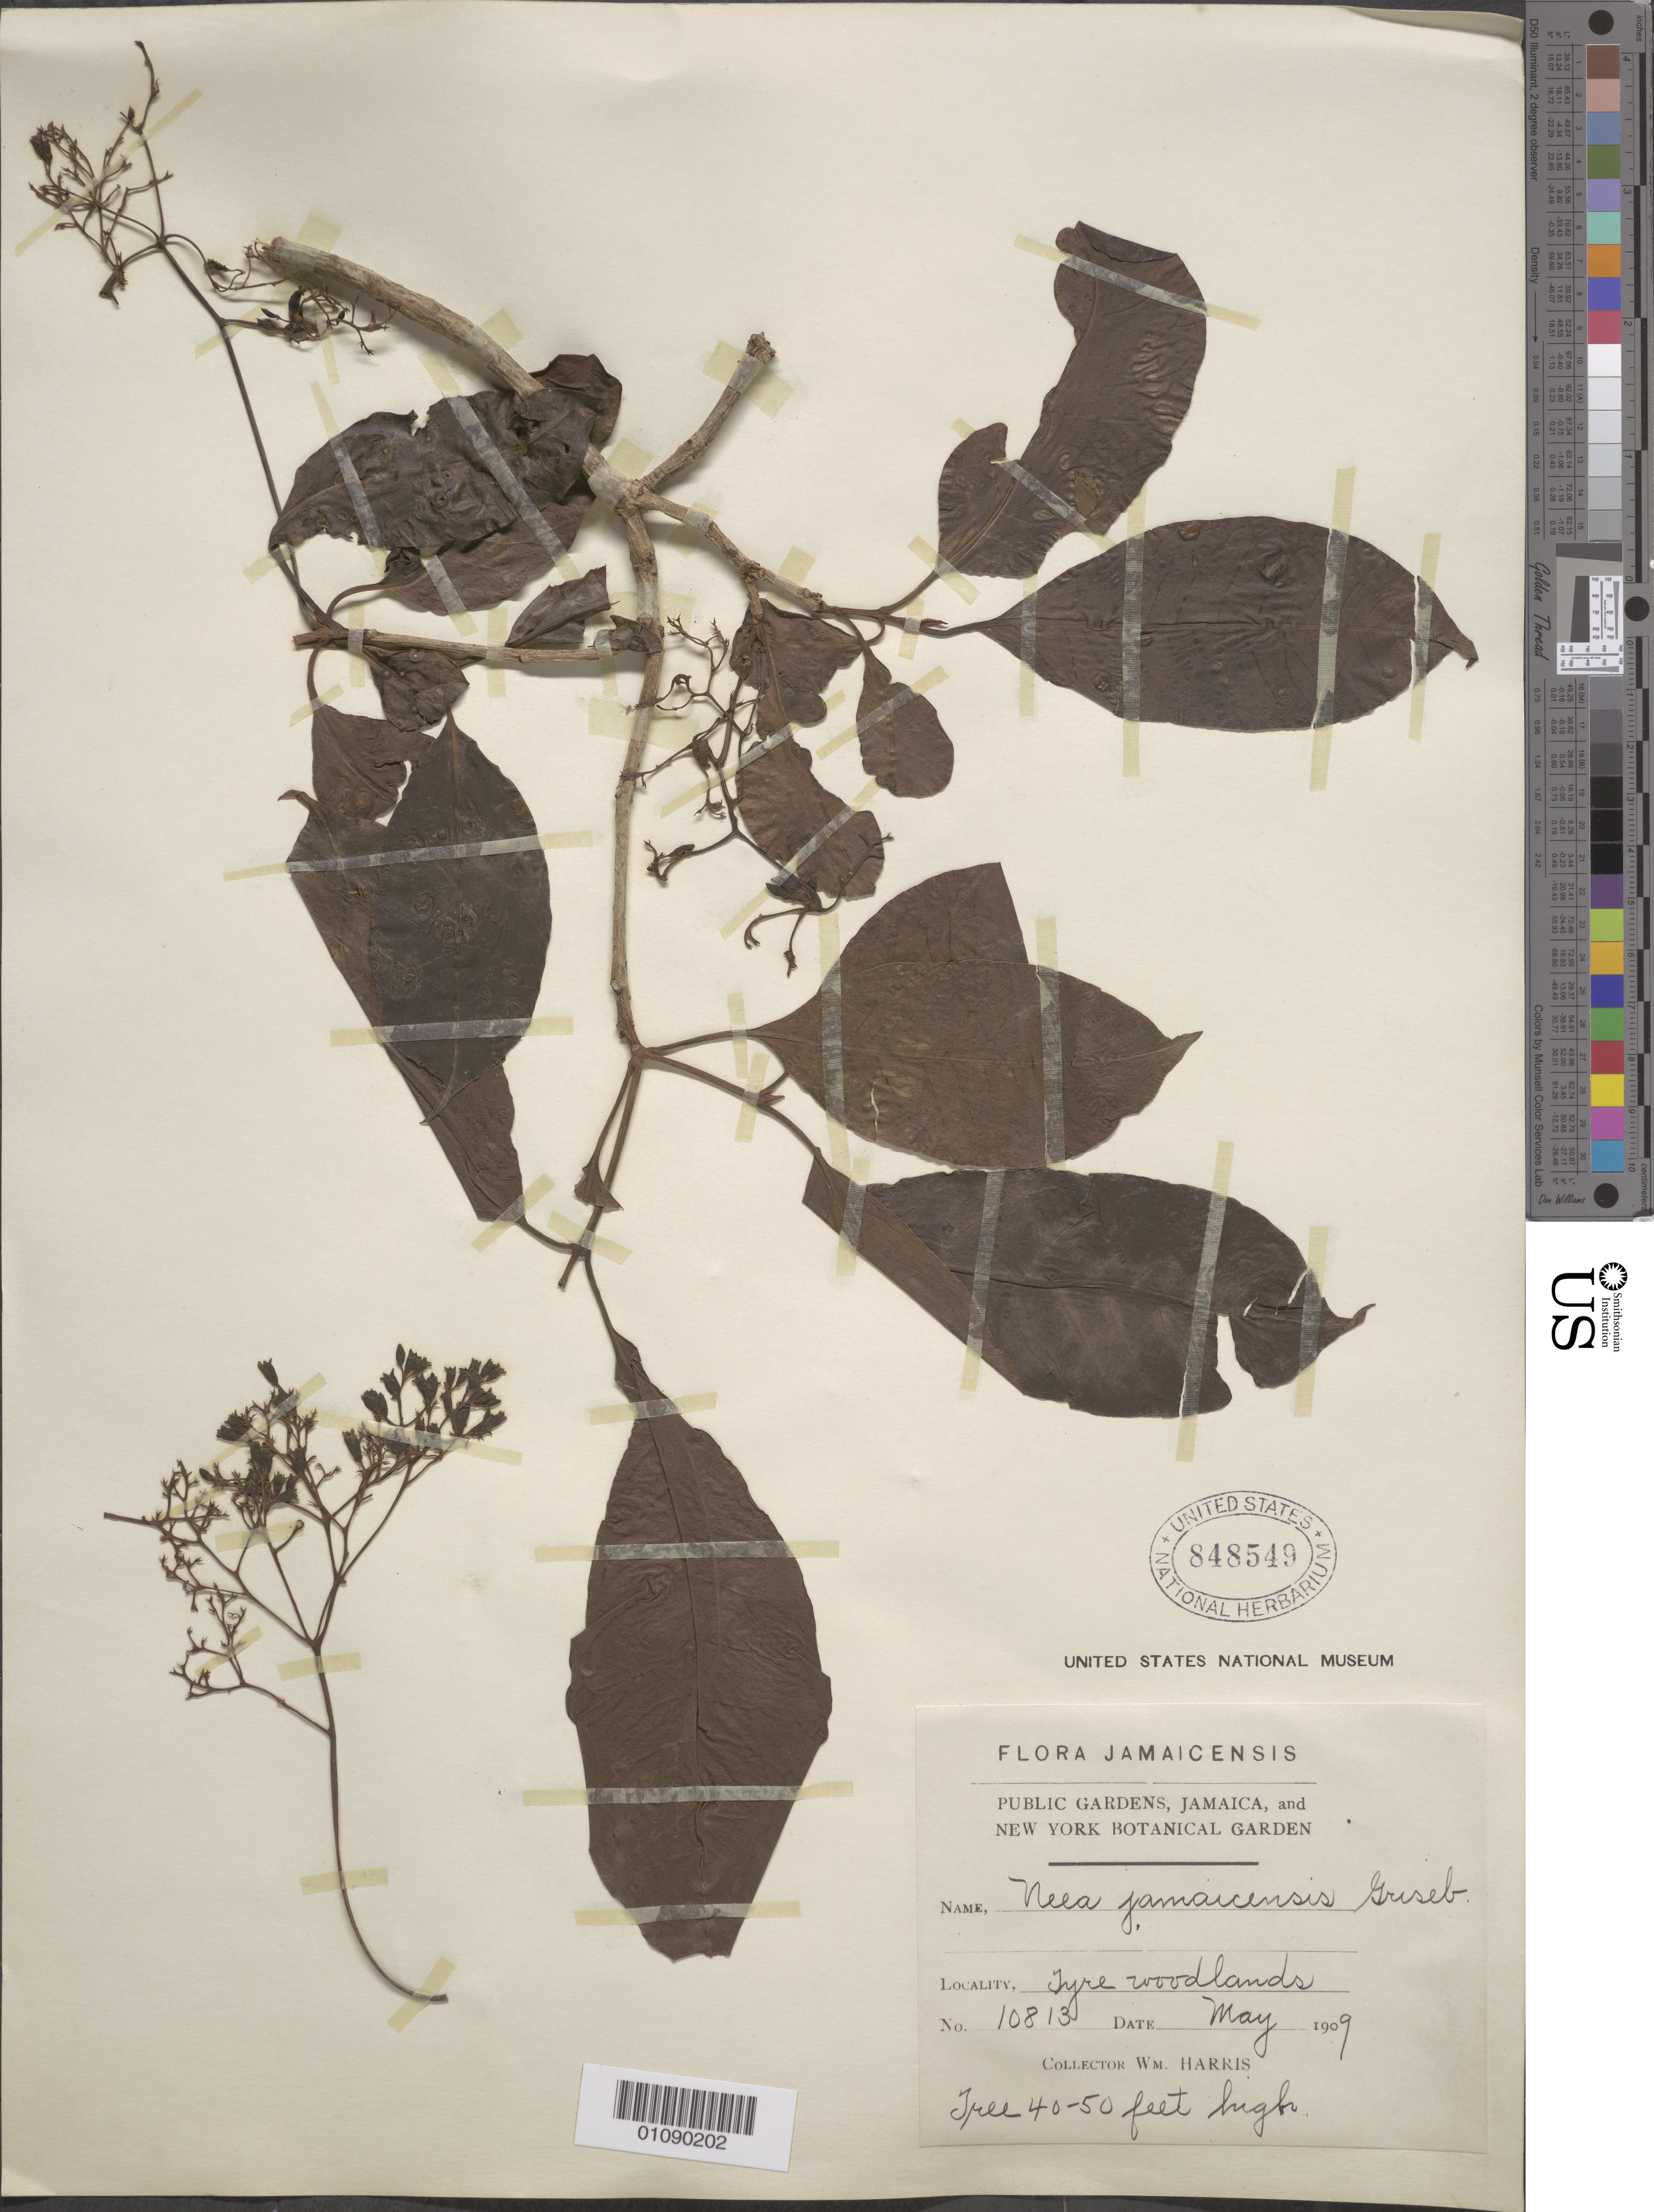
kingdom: Plantae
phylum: Tracheophyta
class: Magnoliopsida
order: Caryophyllales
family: Nyctaginaceae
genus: Neea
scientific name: Neea nigricans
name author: (Sw.) Fawc. & Rendle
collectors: W. Harris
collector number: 10813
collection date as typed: May 1909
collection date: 1909-05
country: Jamaica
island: Jamaica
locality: Tyre woodlands.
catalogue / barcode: US 848549